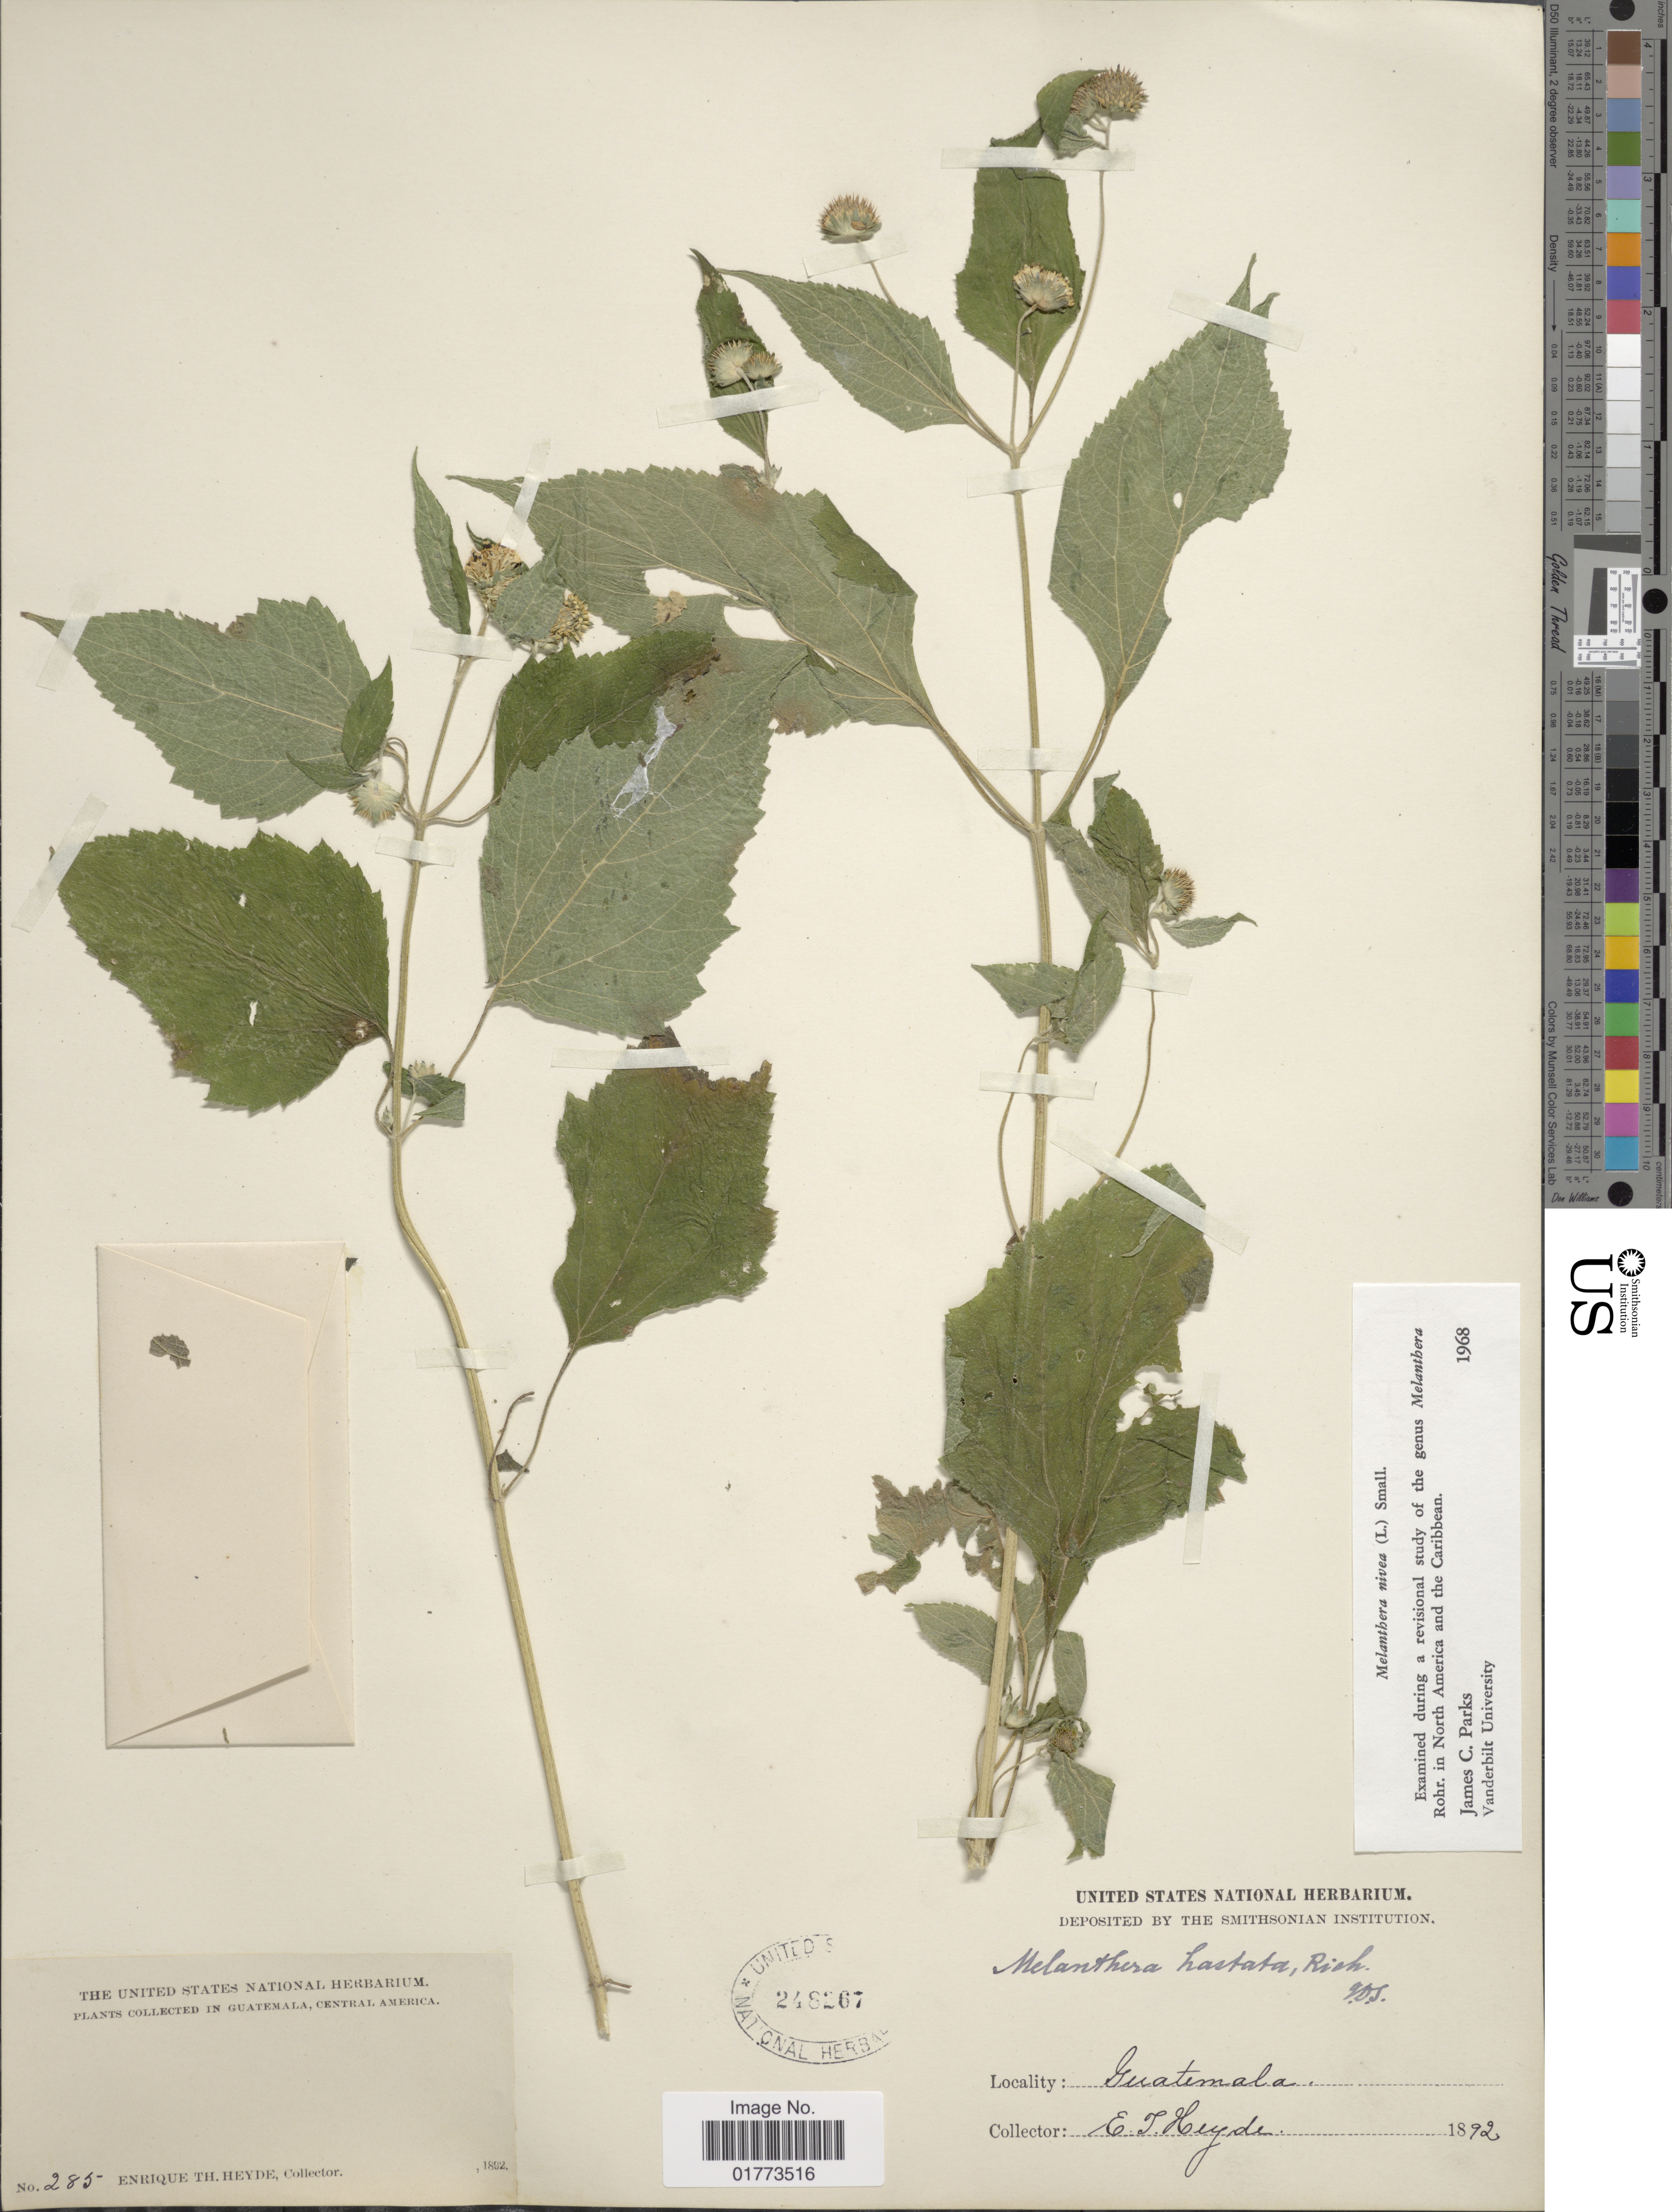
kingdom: Plantae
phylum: Tracheophyta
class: Magnoliopsida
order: Asterales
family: Asteraceae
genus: Melanthera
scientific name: Melanthera nivea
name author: (L.) Small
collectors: E. T. Heyde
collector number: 285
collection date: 1892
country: Guatemala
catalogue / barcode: US 248267